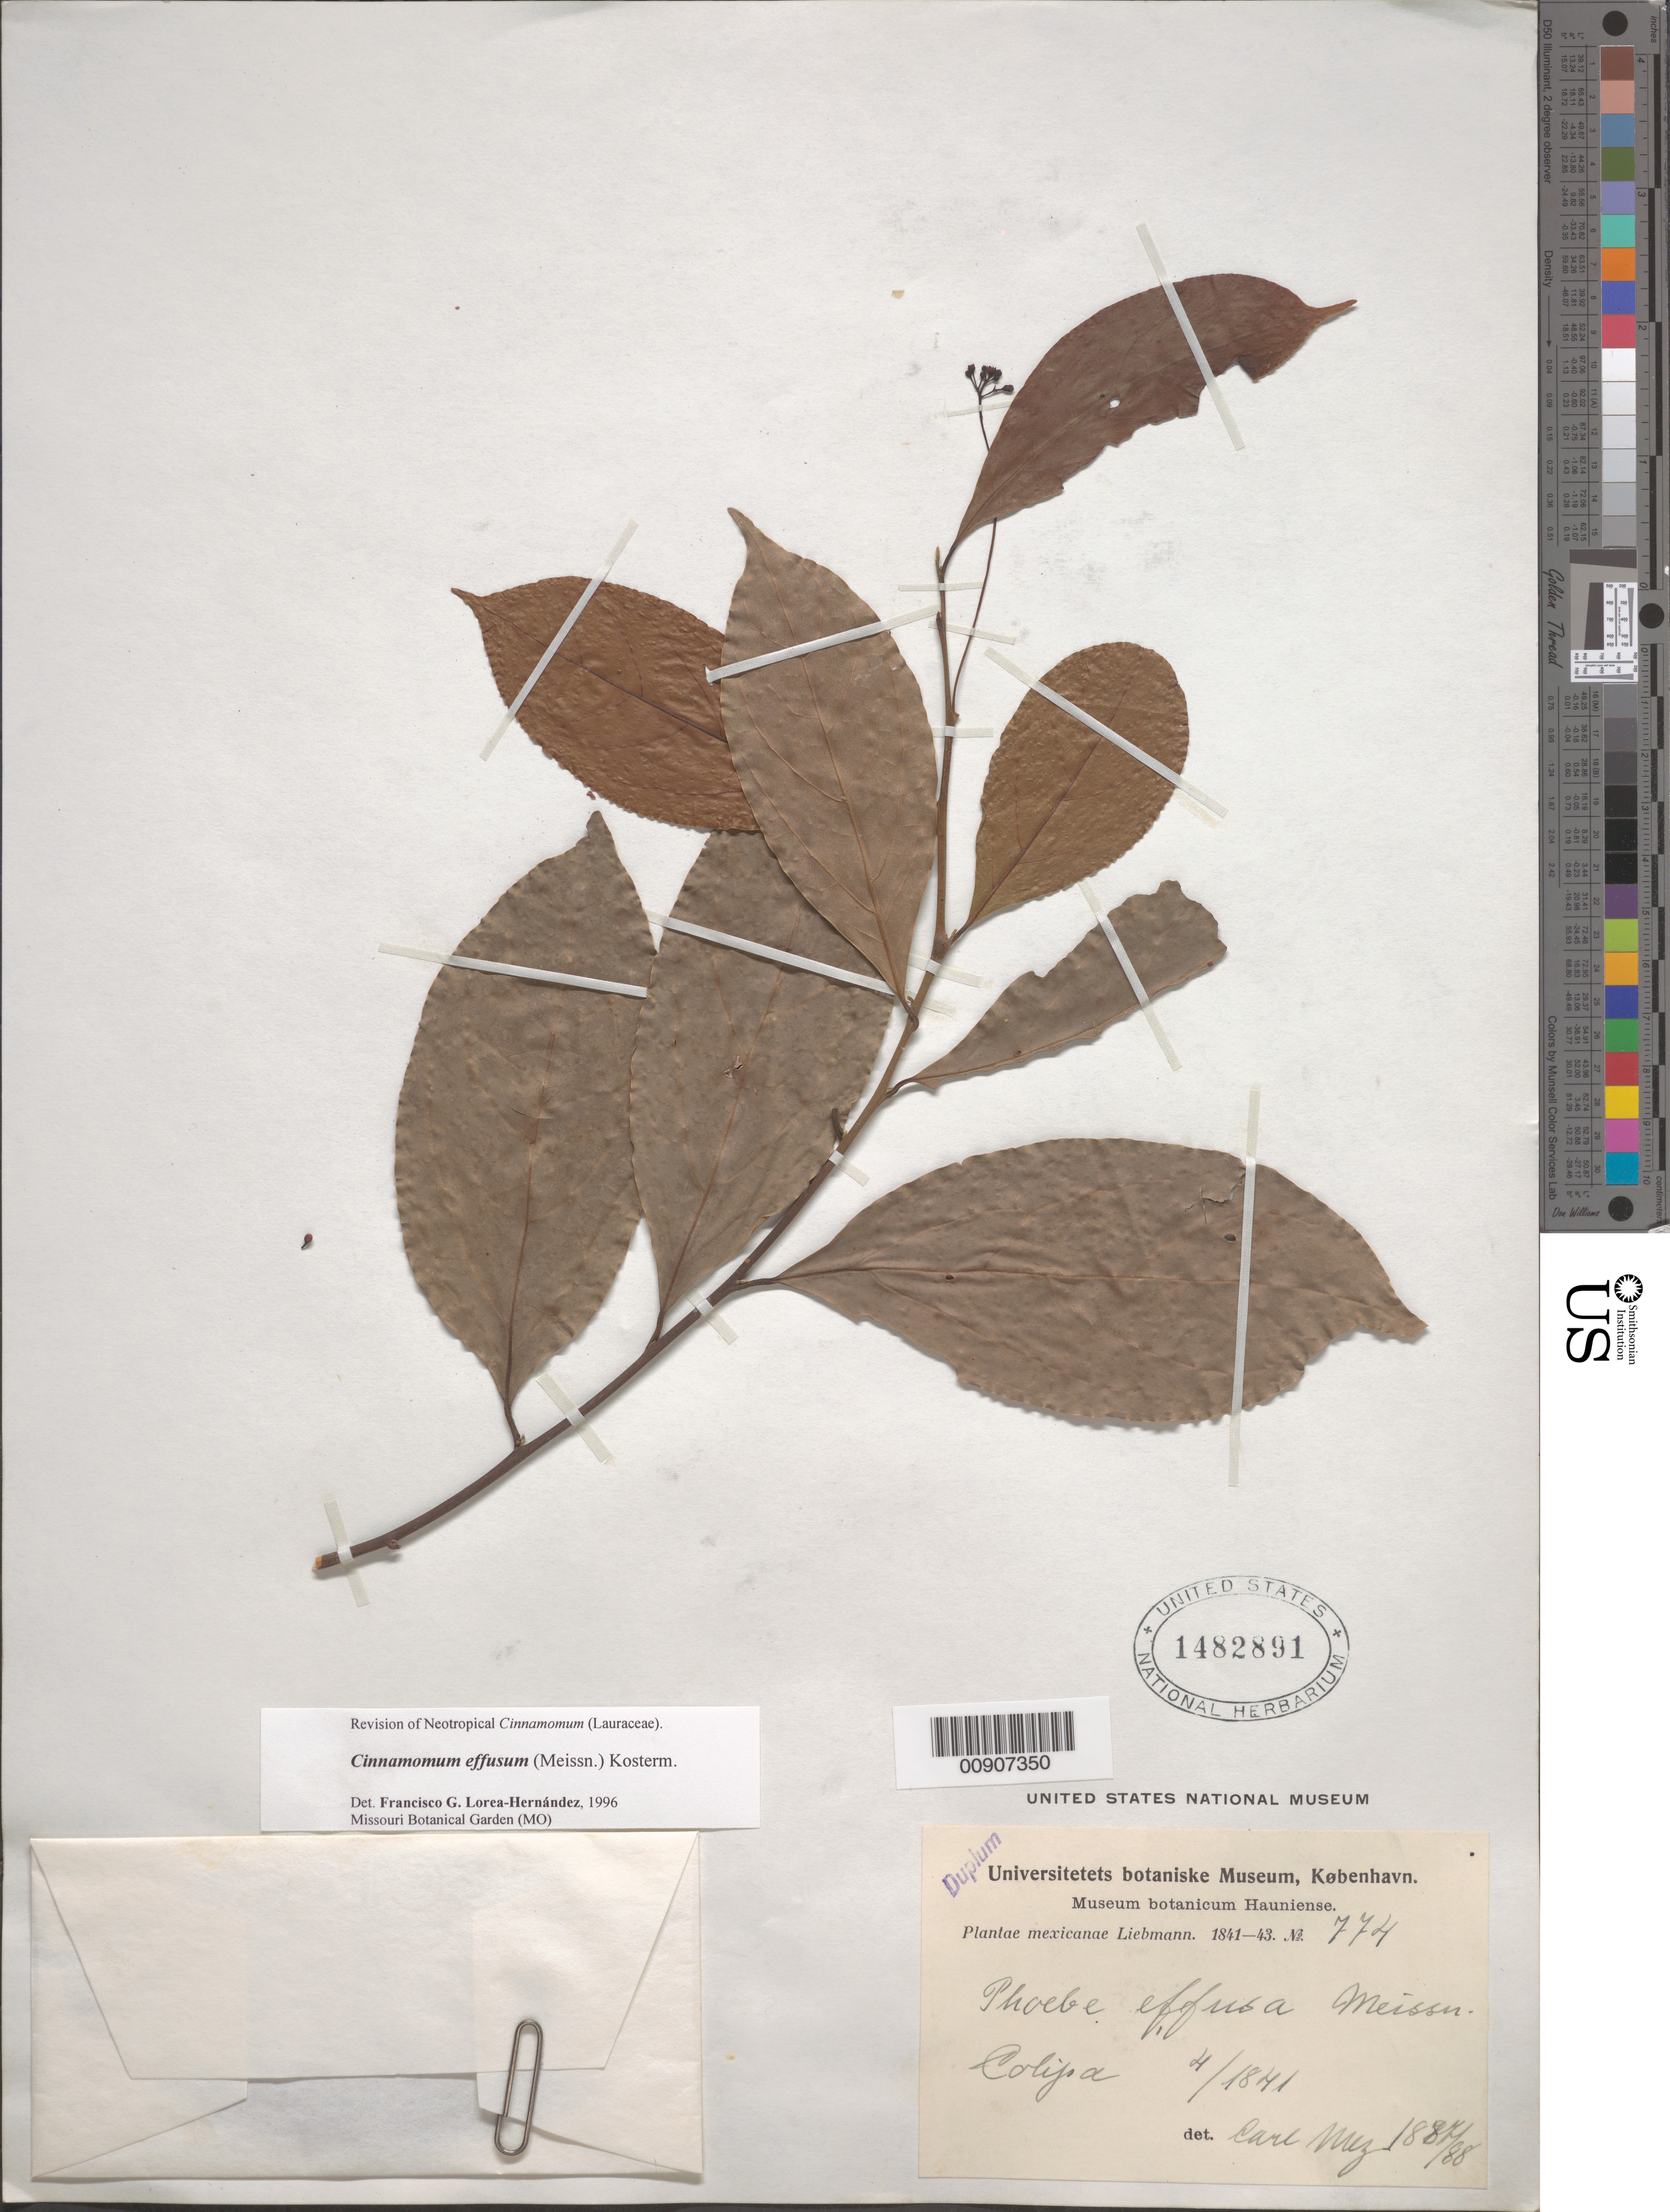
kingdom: Plantae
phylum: Tracheophyta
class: Magnoliopsida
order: Laurales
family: Lauraceae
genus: Cinnamomum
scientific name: Cinnamomum effusum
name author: (Meisn.) Kosterm.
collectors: F. M. Liebmann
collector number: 774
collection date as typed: Apr 1841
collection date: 1841-04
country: Mexico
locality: Colipa.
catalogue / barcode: US 1482891